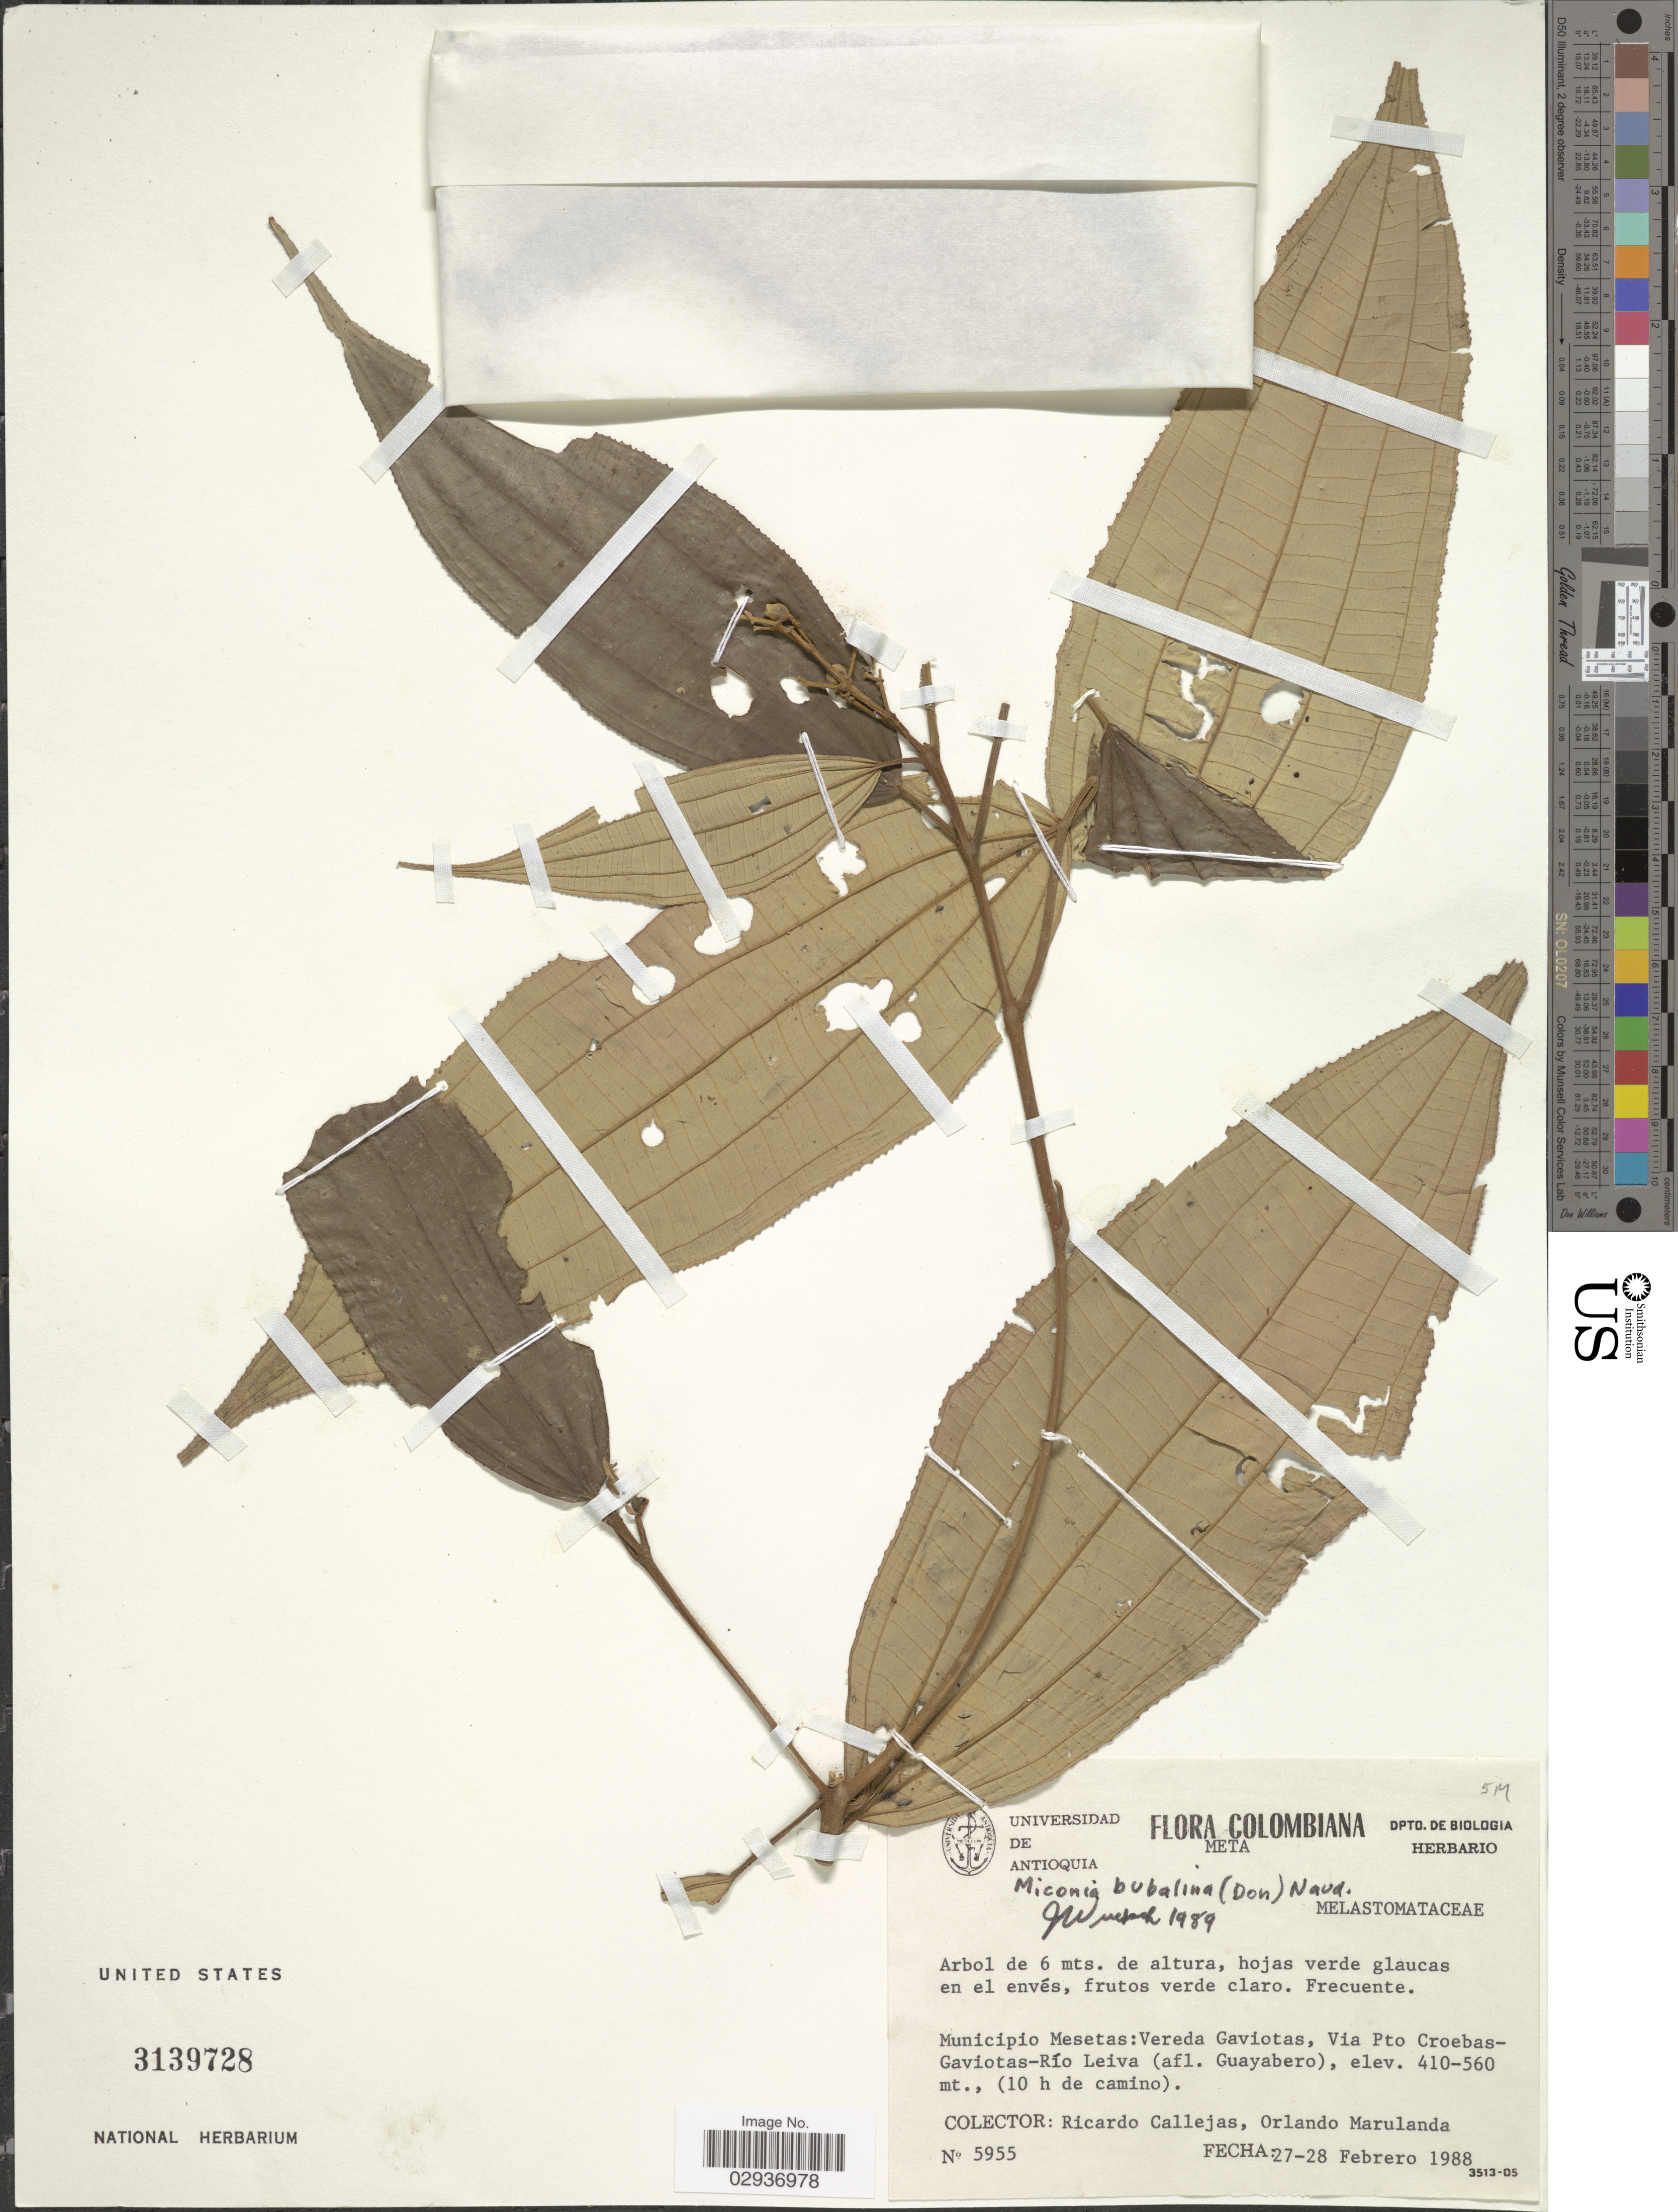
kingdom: Plantae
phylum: Tracheophyta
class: Magnoliopsida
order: Myrtales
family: Melastomataceae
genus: Miconia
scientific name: Miconia bubalina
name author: Naudin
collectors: R. Callejas & O. Marulanda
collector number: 5955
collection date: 1988-02-27/1988-02-28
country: Colombia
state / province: Meta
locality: Municipio Mesetas: Vereda Gaviotas, Via Pto Croebas-Gaviotas-Río Leiva (afl. Guayabero).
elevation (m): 410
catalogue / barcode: US 3139728